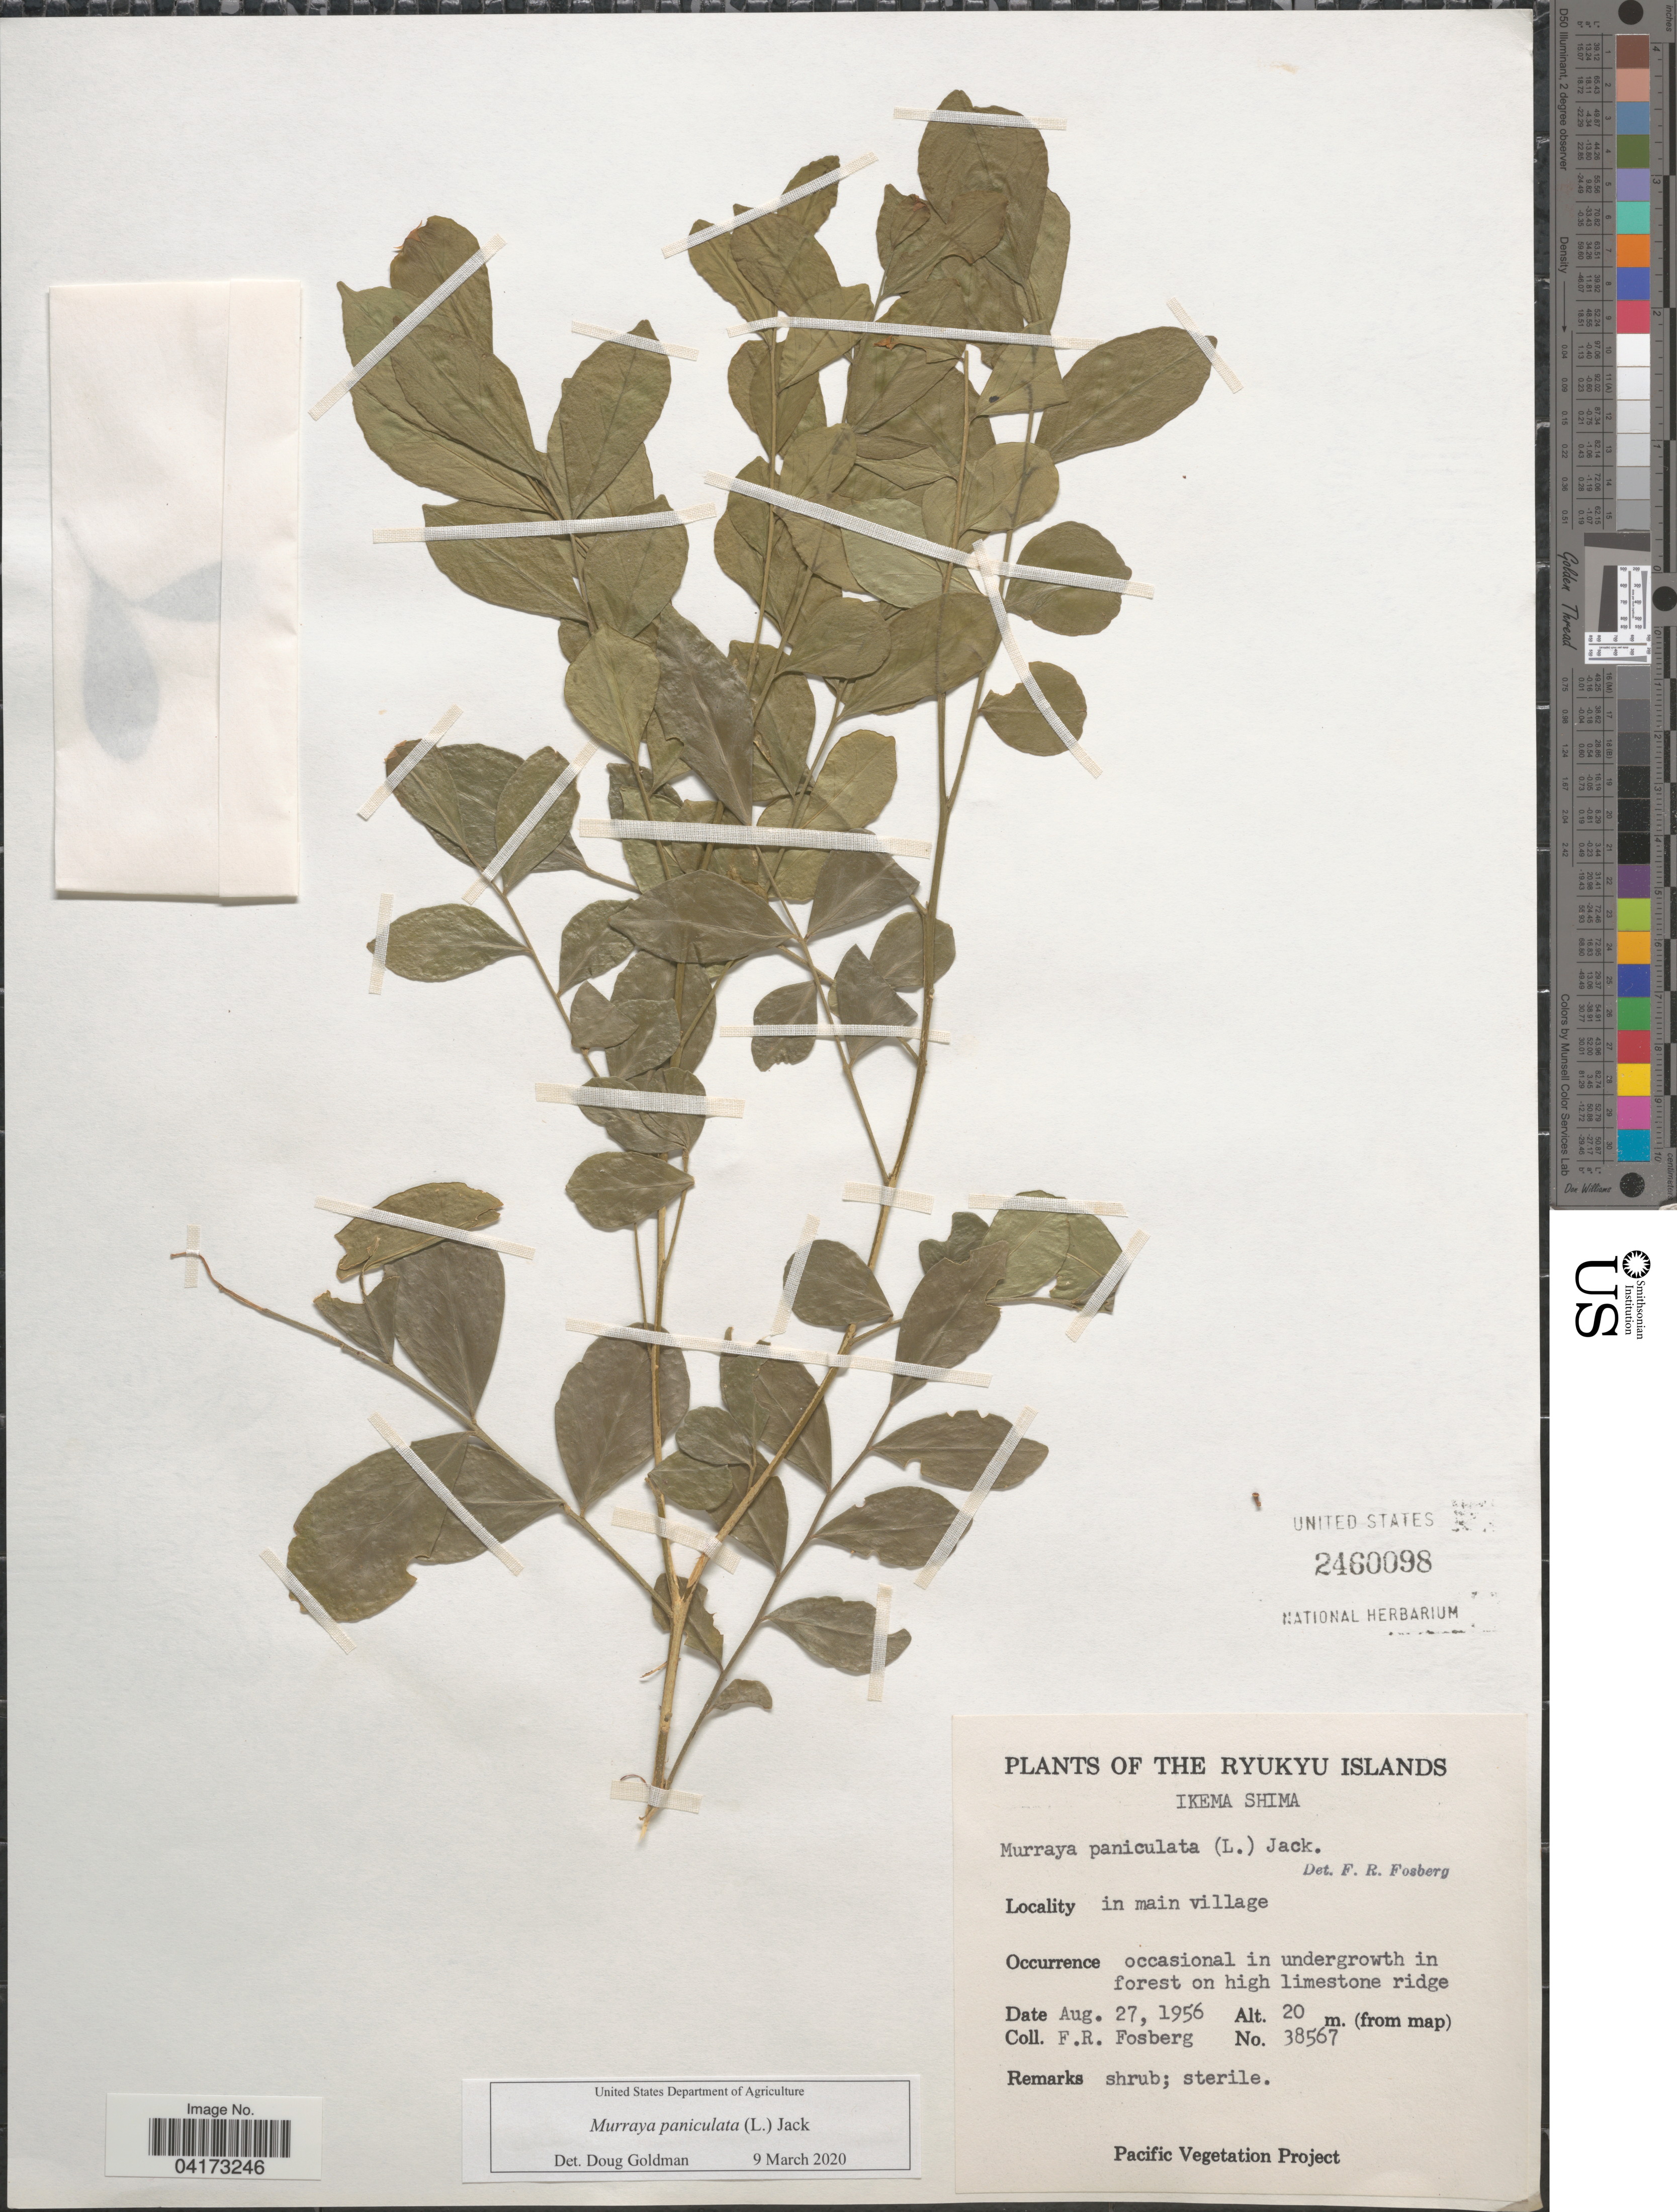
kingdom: Plantae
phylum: Tracheophyta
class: Magnoliopsida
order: Sapindales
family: Rutaceae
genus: Murraya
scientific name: Murraya paniculata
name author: (L.) Jack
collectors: F. R. Fosberg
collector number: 38567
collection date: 1956-08-27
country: Japan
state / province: Okinawa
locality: The Ryukyu Islands. Ikema Shima. In main village.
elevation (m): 20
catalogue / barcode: US 2460098